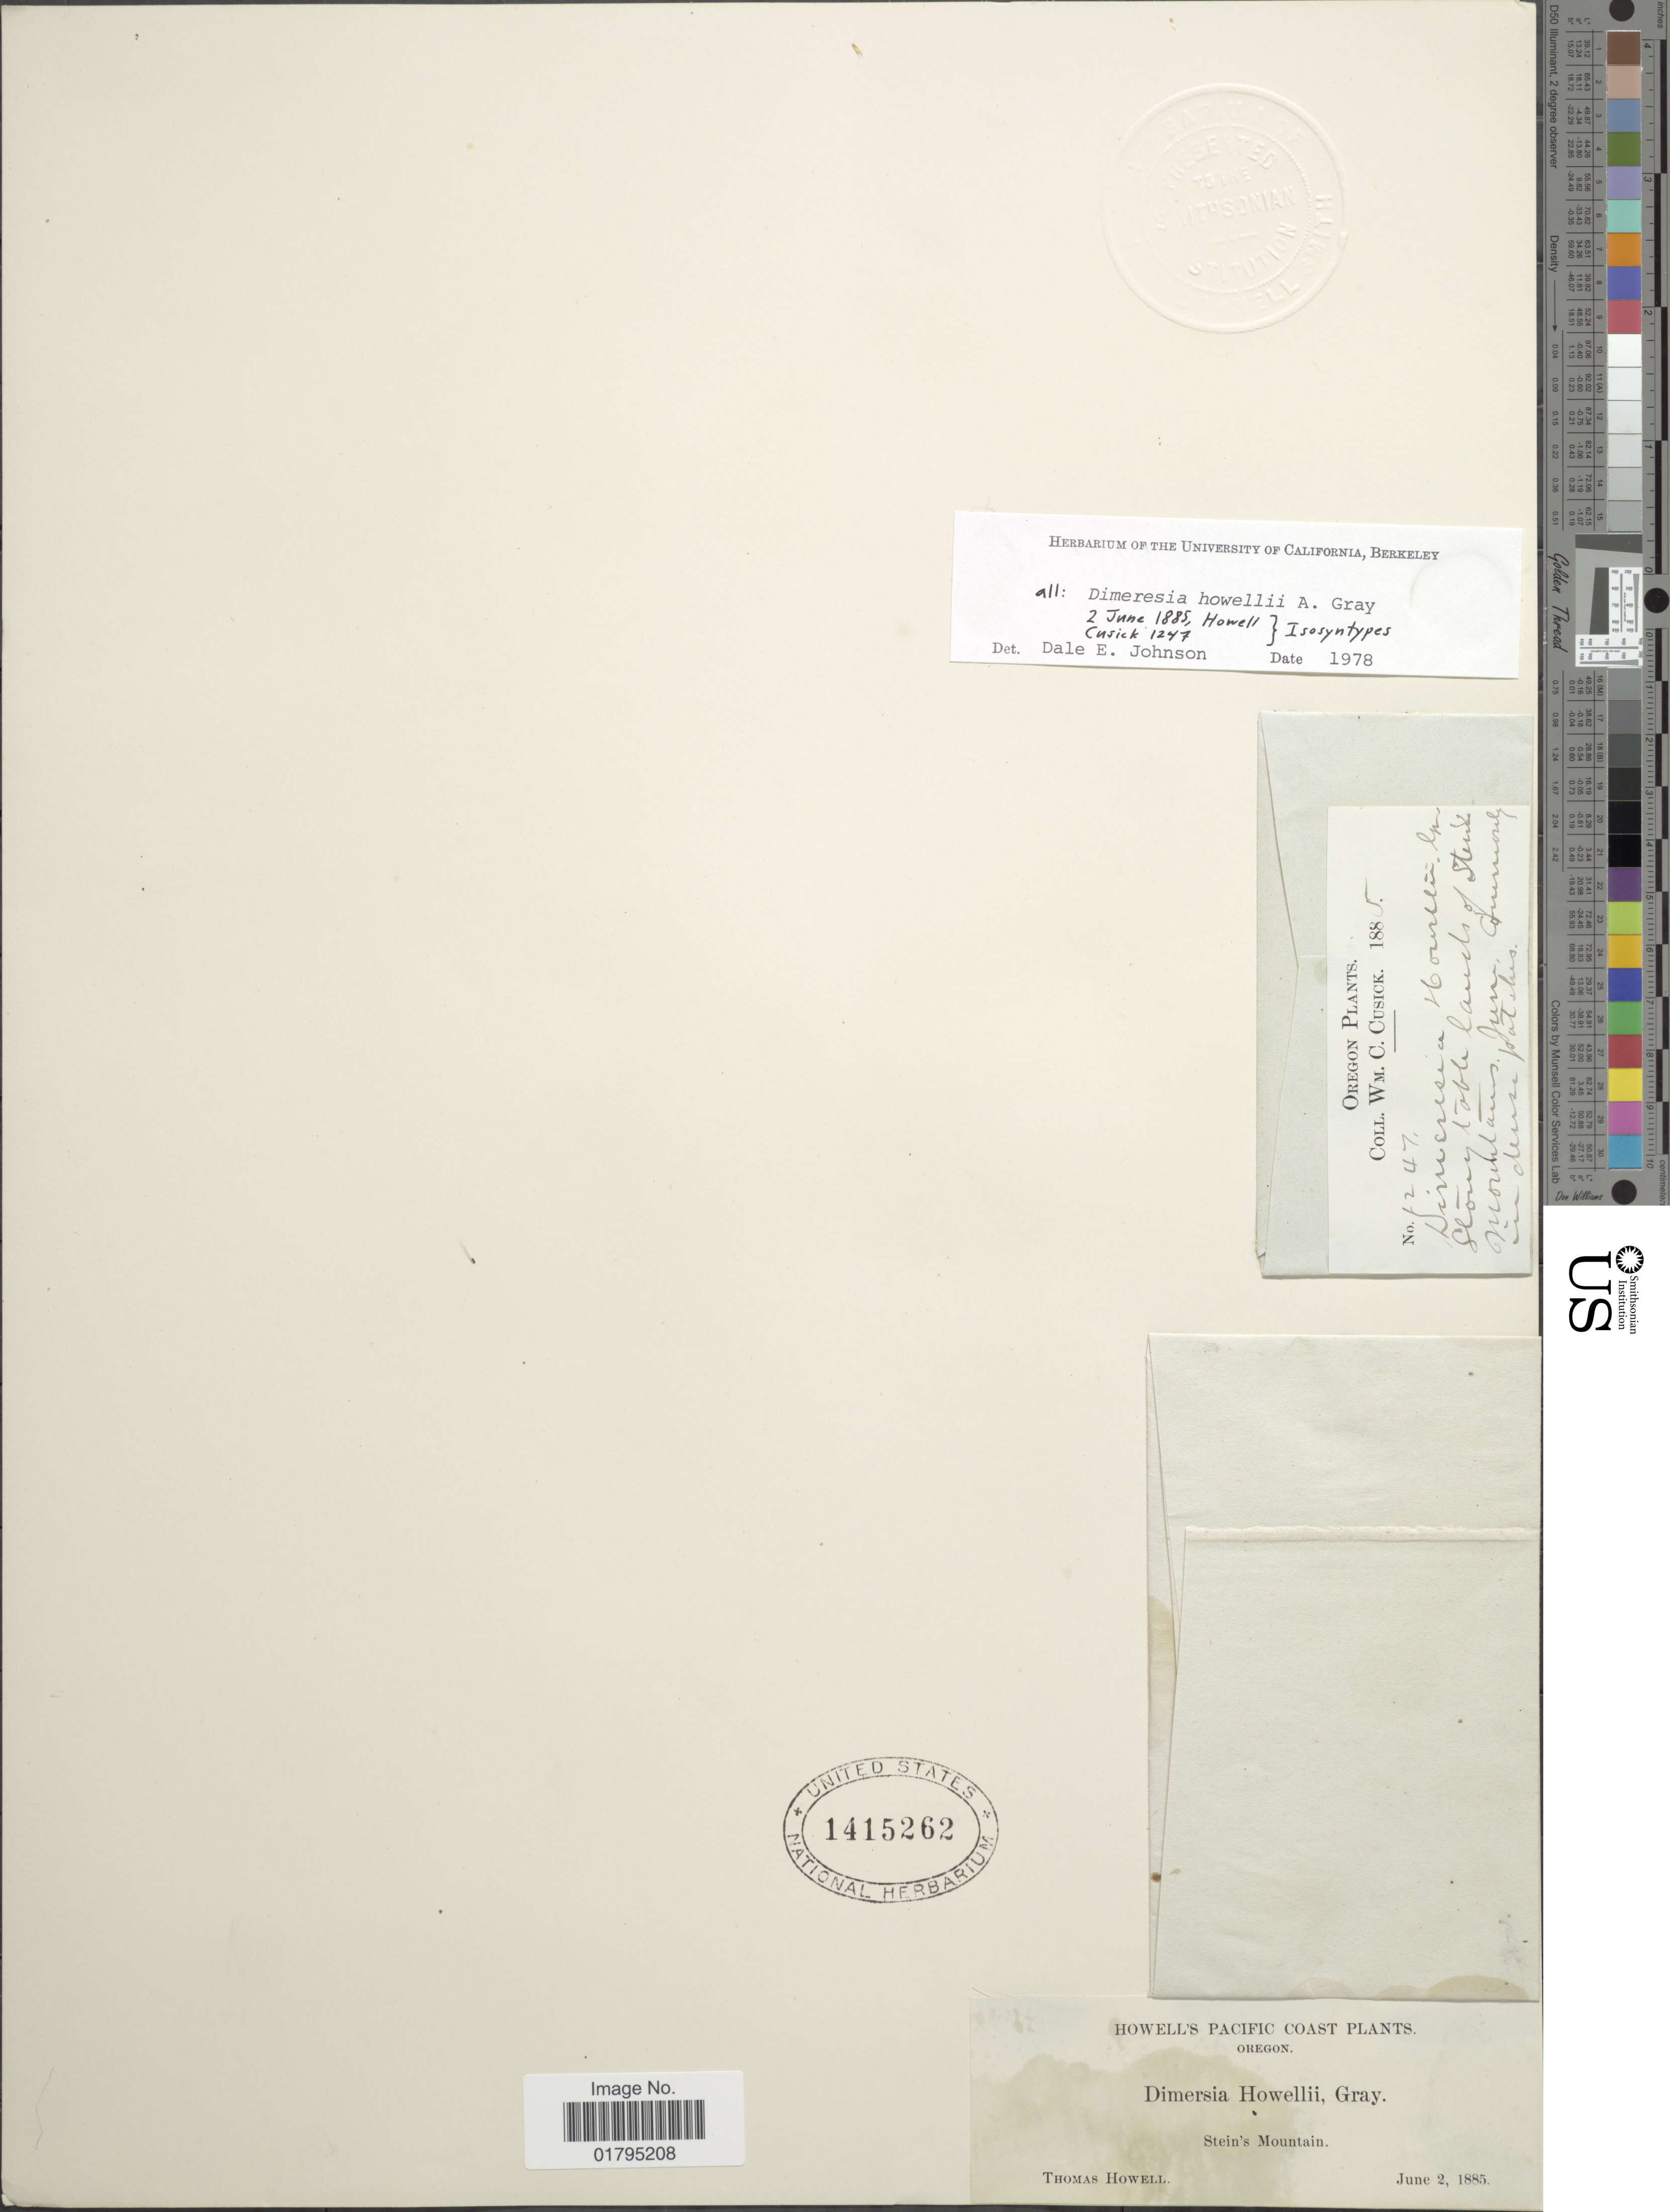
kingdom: Plantae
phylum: Tracheophyta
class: Magnoliopsida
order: Asterales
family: Asteraceae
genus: Dimeresia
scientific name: Dimeresia howellii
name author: A. Gray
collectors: T. Howell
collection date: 1885-06-02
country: United States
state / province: Oregon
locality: Oregon, Stein's Mountain. Howell's Pacific Coast.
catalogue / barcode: US 1415262